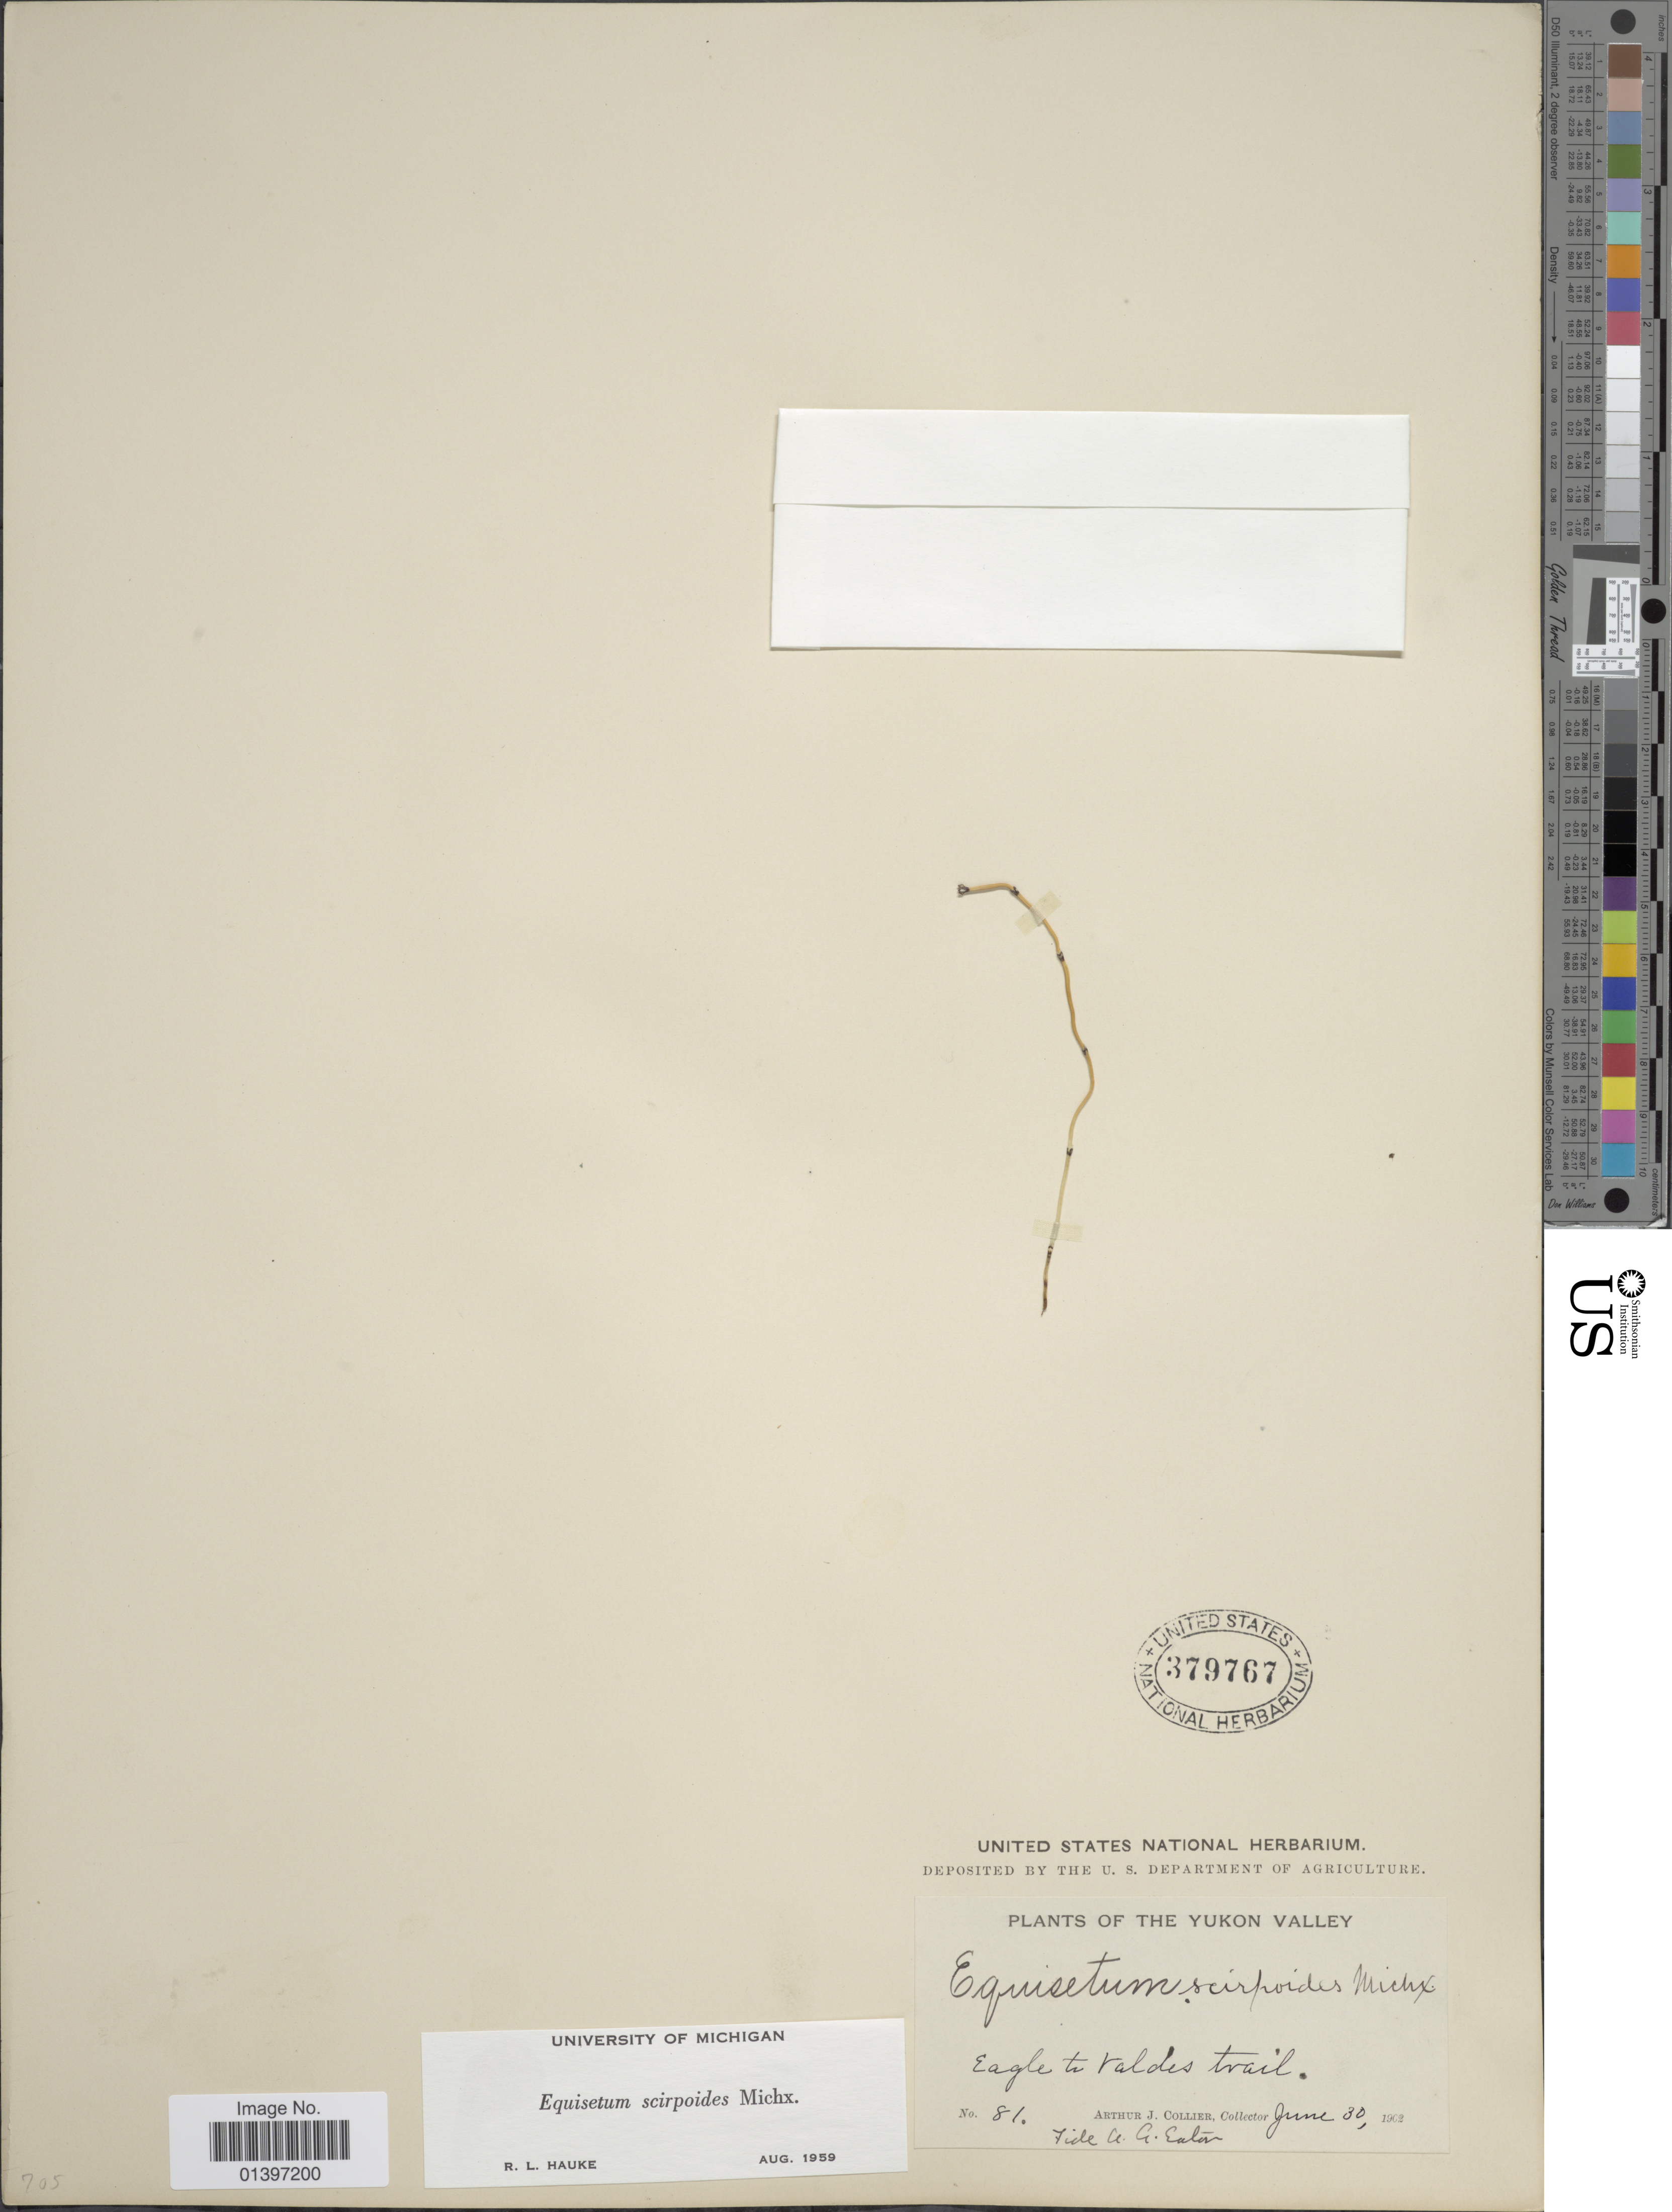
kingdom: Plantae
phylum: Tracheophyta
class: Polypodiopsida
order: Equisetales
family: Equisetaceae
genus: Equisetum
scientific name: Equisetum scirpoides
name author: Michx.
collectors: A. Collier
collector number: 81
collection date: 1962-06-30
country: Canada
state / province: Yukon Territory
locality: Yukon Valley, Eagle to Valdes trail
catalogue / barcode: US 379767